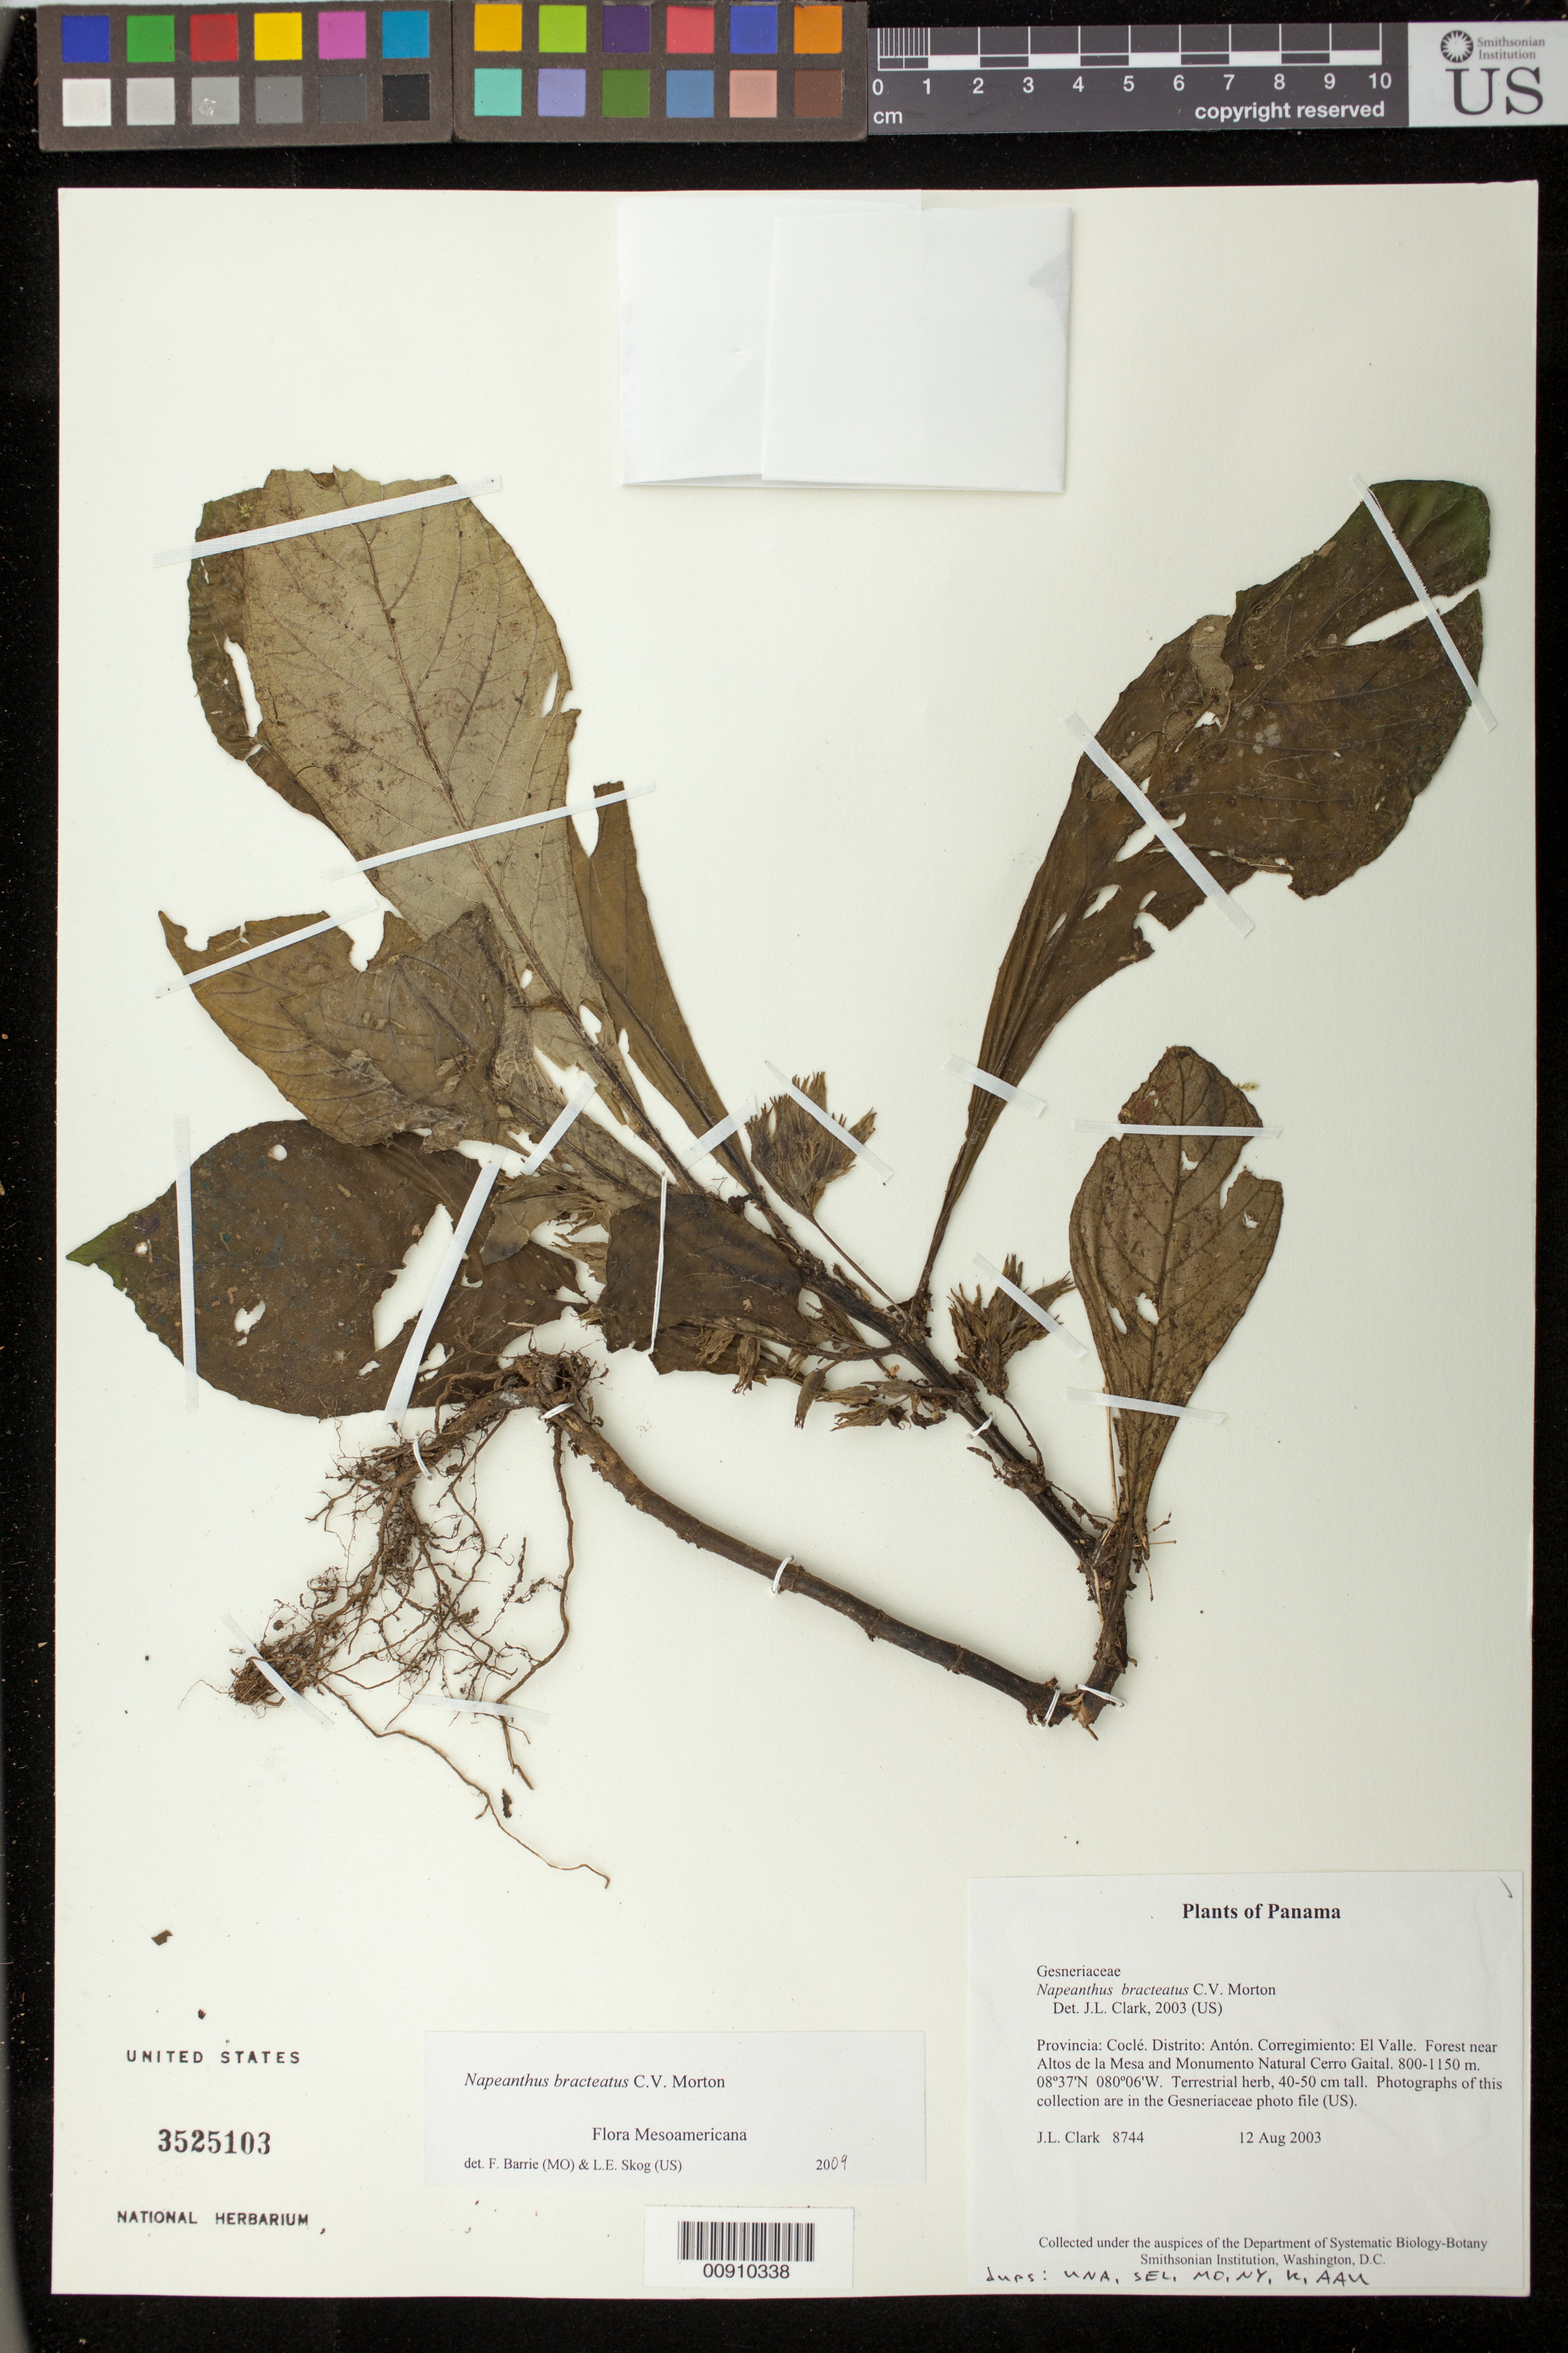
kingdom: Plantae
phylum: Tracheophyta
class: Magnoliopsida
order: Lamiales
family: Gesneriaceae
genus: Napeanthus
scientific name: Napeanthus bracteatus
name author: C.V. Morton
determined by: Clark, J. L., (SEL), The Marie Selby Botanical Garden (UNITED STATES)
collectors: J. L. Clark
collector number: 8744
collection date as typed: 12 Aug 2003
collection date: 2003-08-12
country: Panama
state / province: Coclé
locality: Antón. Corregimiento: El Valle. Forest near Altos de la Mesa and Monumento Natural Cerro Gaital.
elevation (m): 800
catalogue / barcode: US 3525103